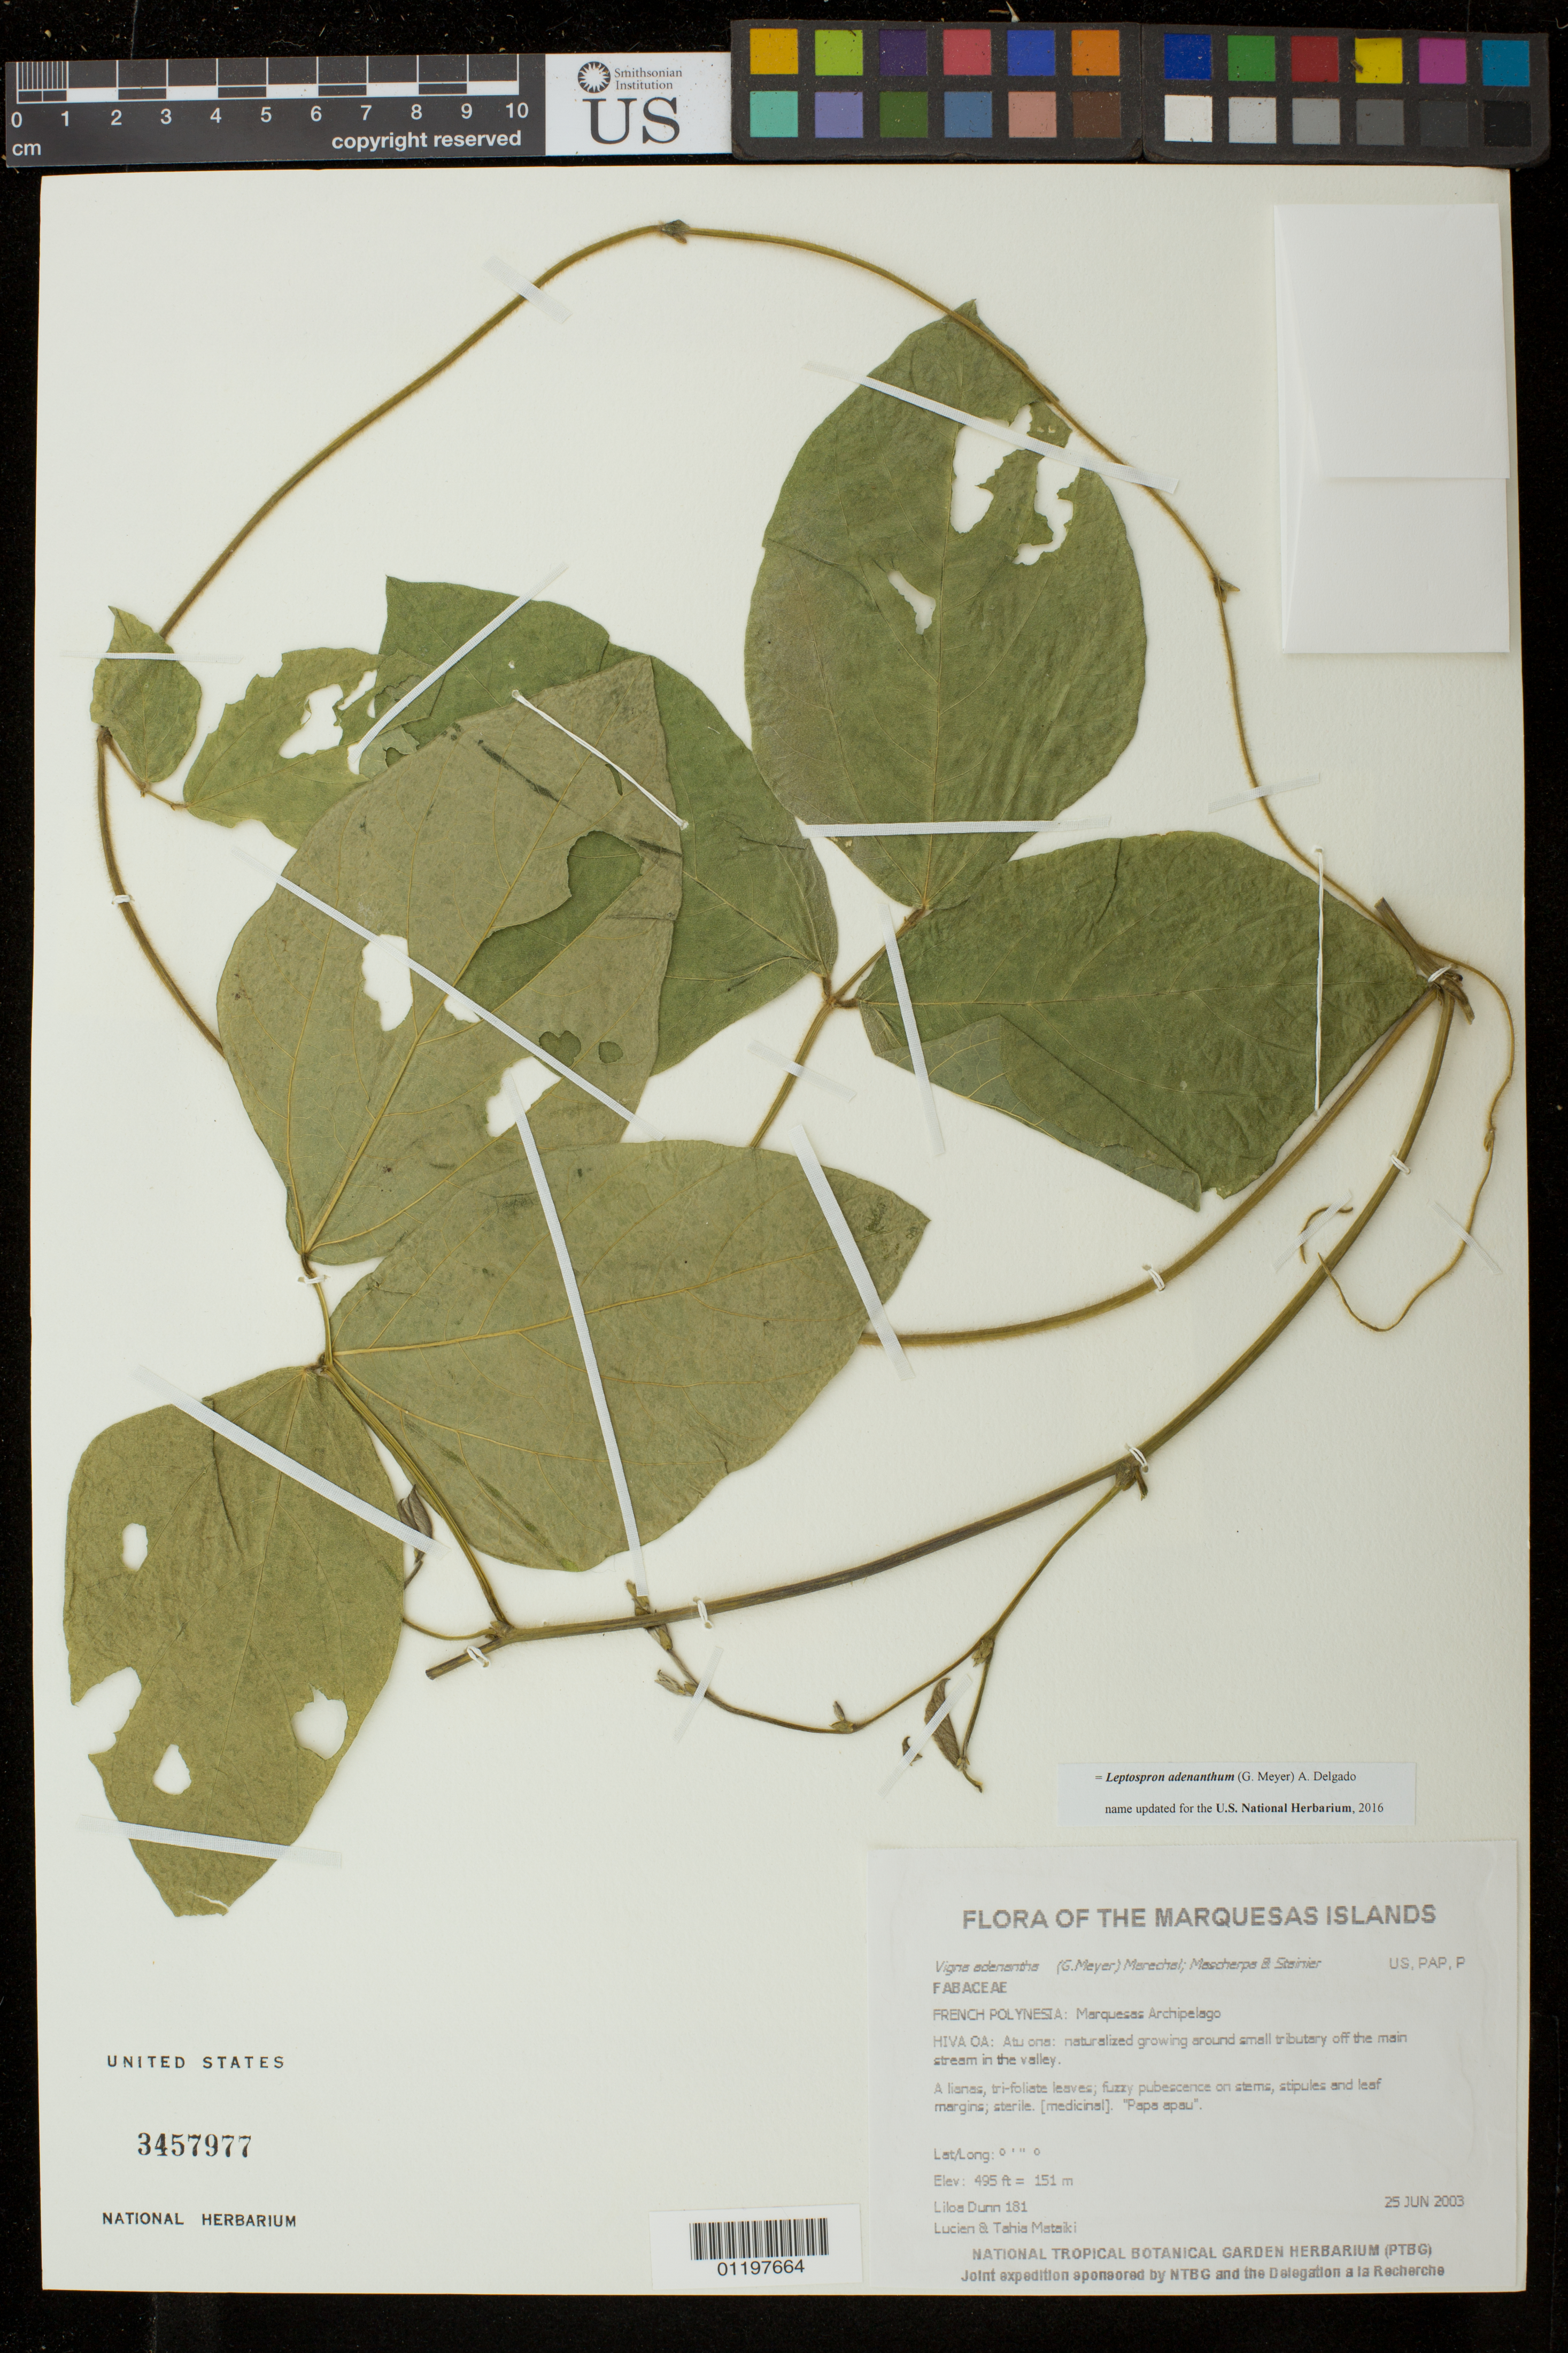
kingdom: Plantae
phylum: Tracheophyta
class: Magnoliopsida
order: Fabales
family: Fabaceae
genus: Leptospron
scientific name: Leptospron adenanthum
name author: (G. Mey.) A. Delgado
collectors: L. Dunn, L. Mataiki & T. Mataiki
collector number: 181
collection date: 2003-06-25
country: French Polynesia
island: Hiva Oa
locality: Atu ona: naturalized growing around small tributary off the main stream in the valley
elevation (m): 151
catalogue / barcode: US 3457977